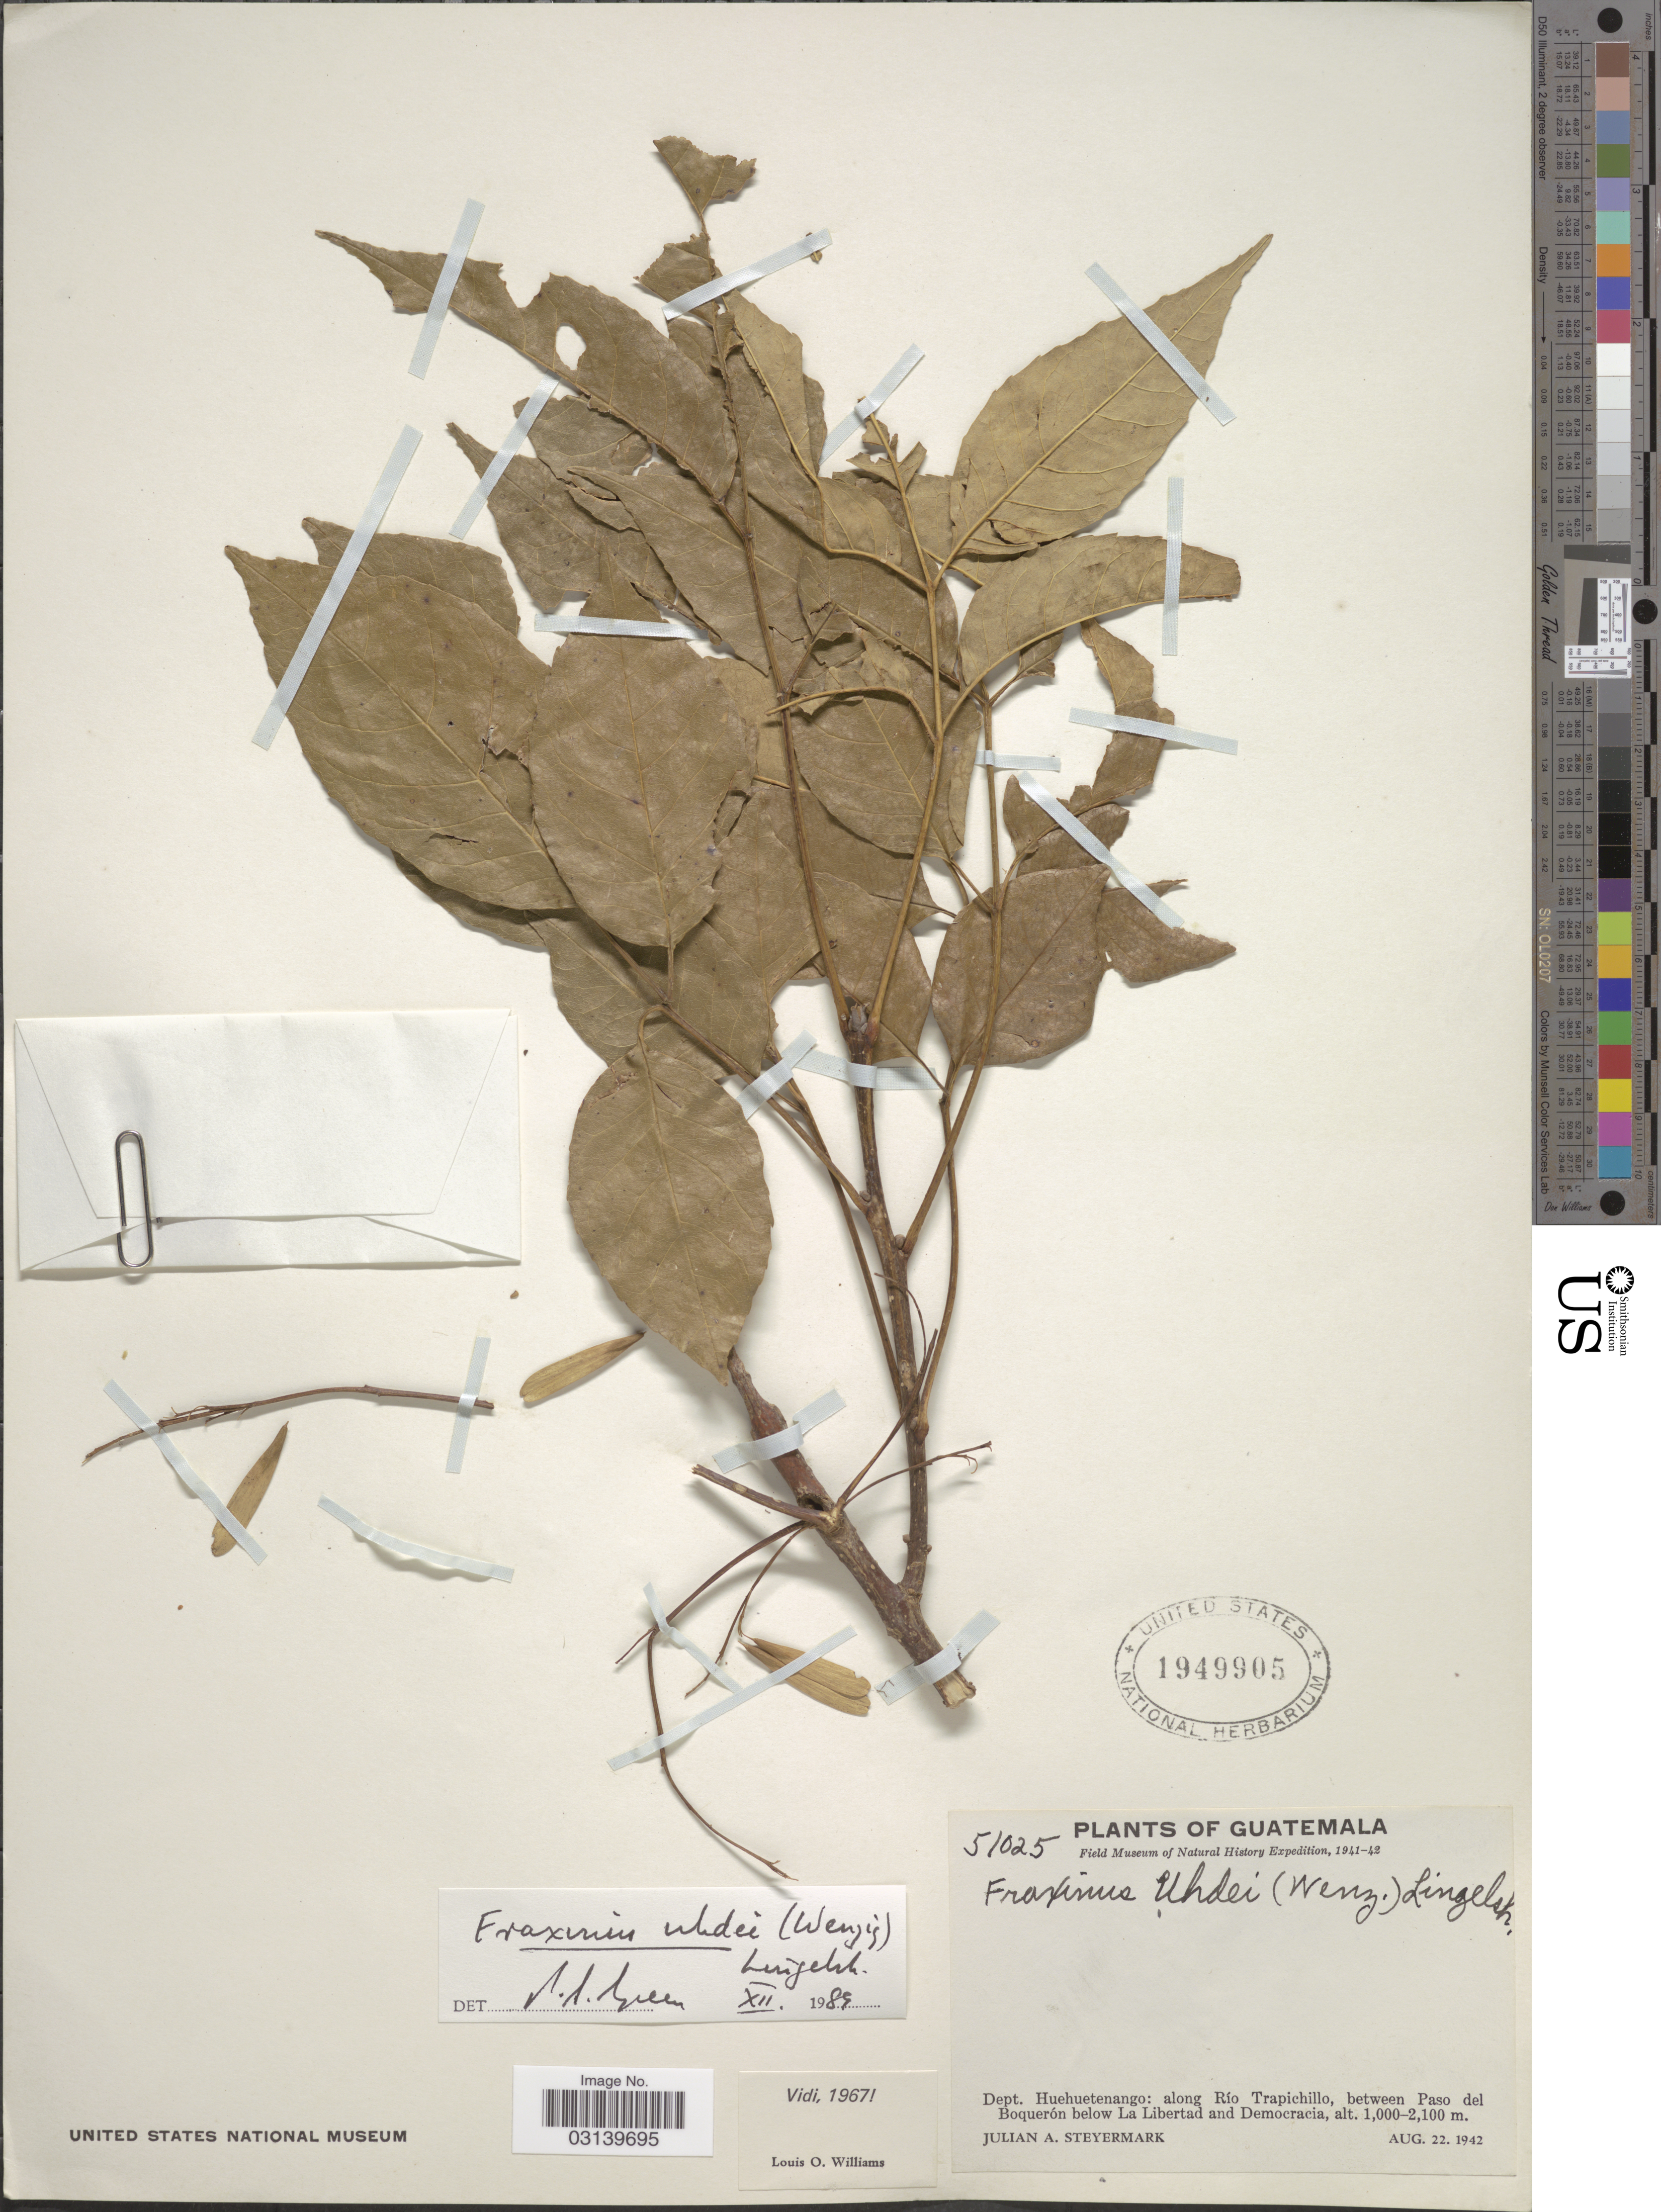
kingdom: Plantae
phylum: Tracheophyta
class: Magnoliopsida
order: Lamiales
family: Oleaceae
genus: Fraxinus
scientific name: Fraxinus uhdei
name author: (Wenz.) Lingelsh.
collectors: J. Steyermark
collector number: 51025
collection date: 1942-08-22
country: Guatemala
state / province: Huehuetenango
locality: Dept. Huehuetenango: along Río Trapichillo, between Paso del Boquerón below La Libertad and Democracia.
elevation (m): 1000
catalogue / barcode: US 1949905